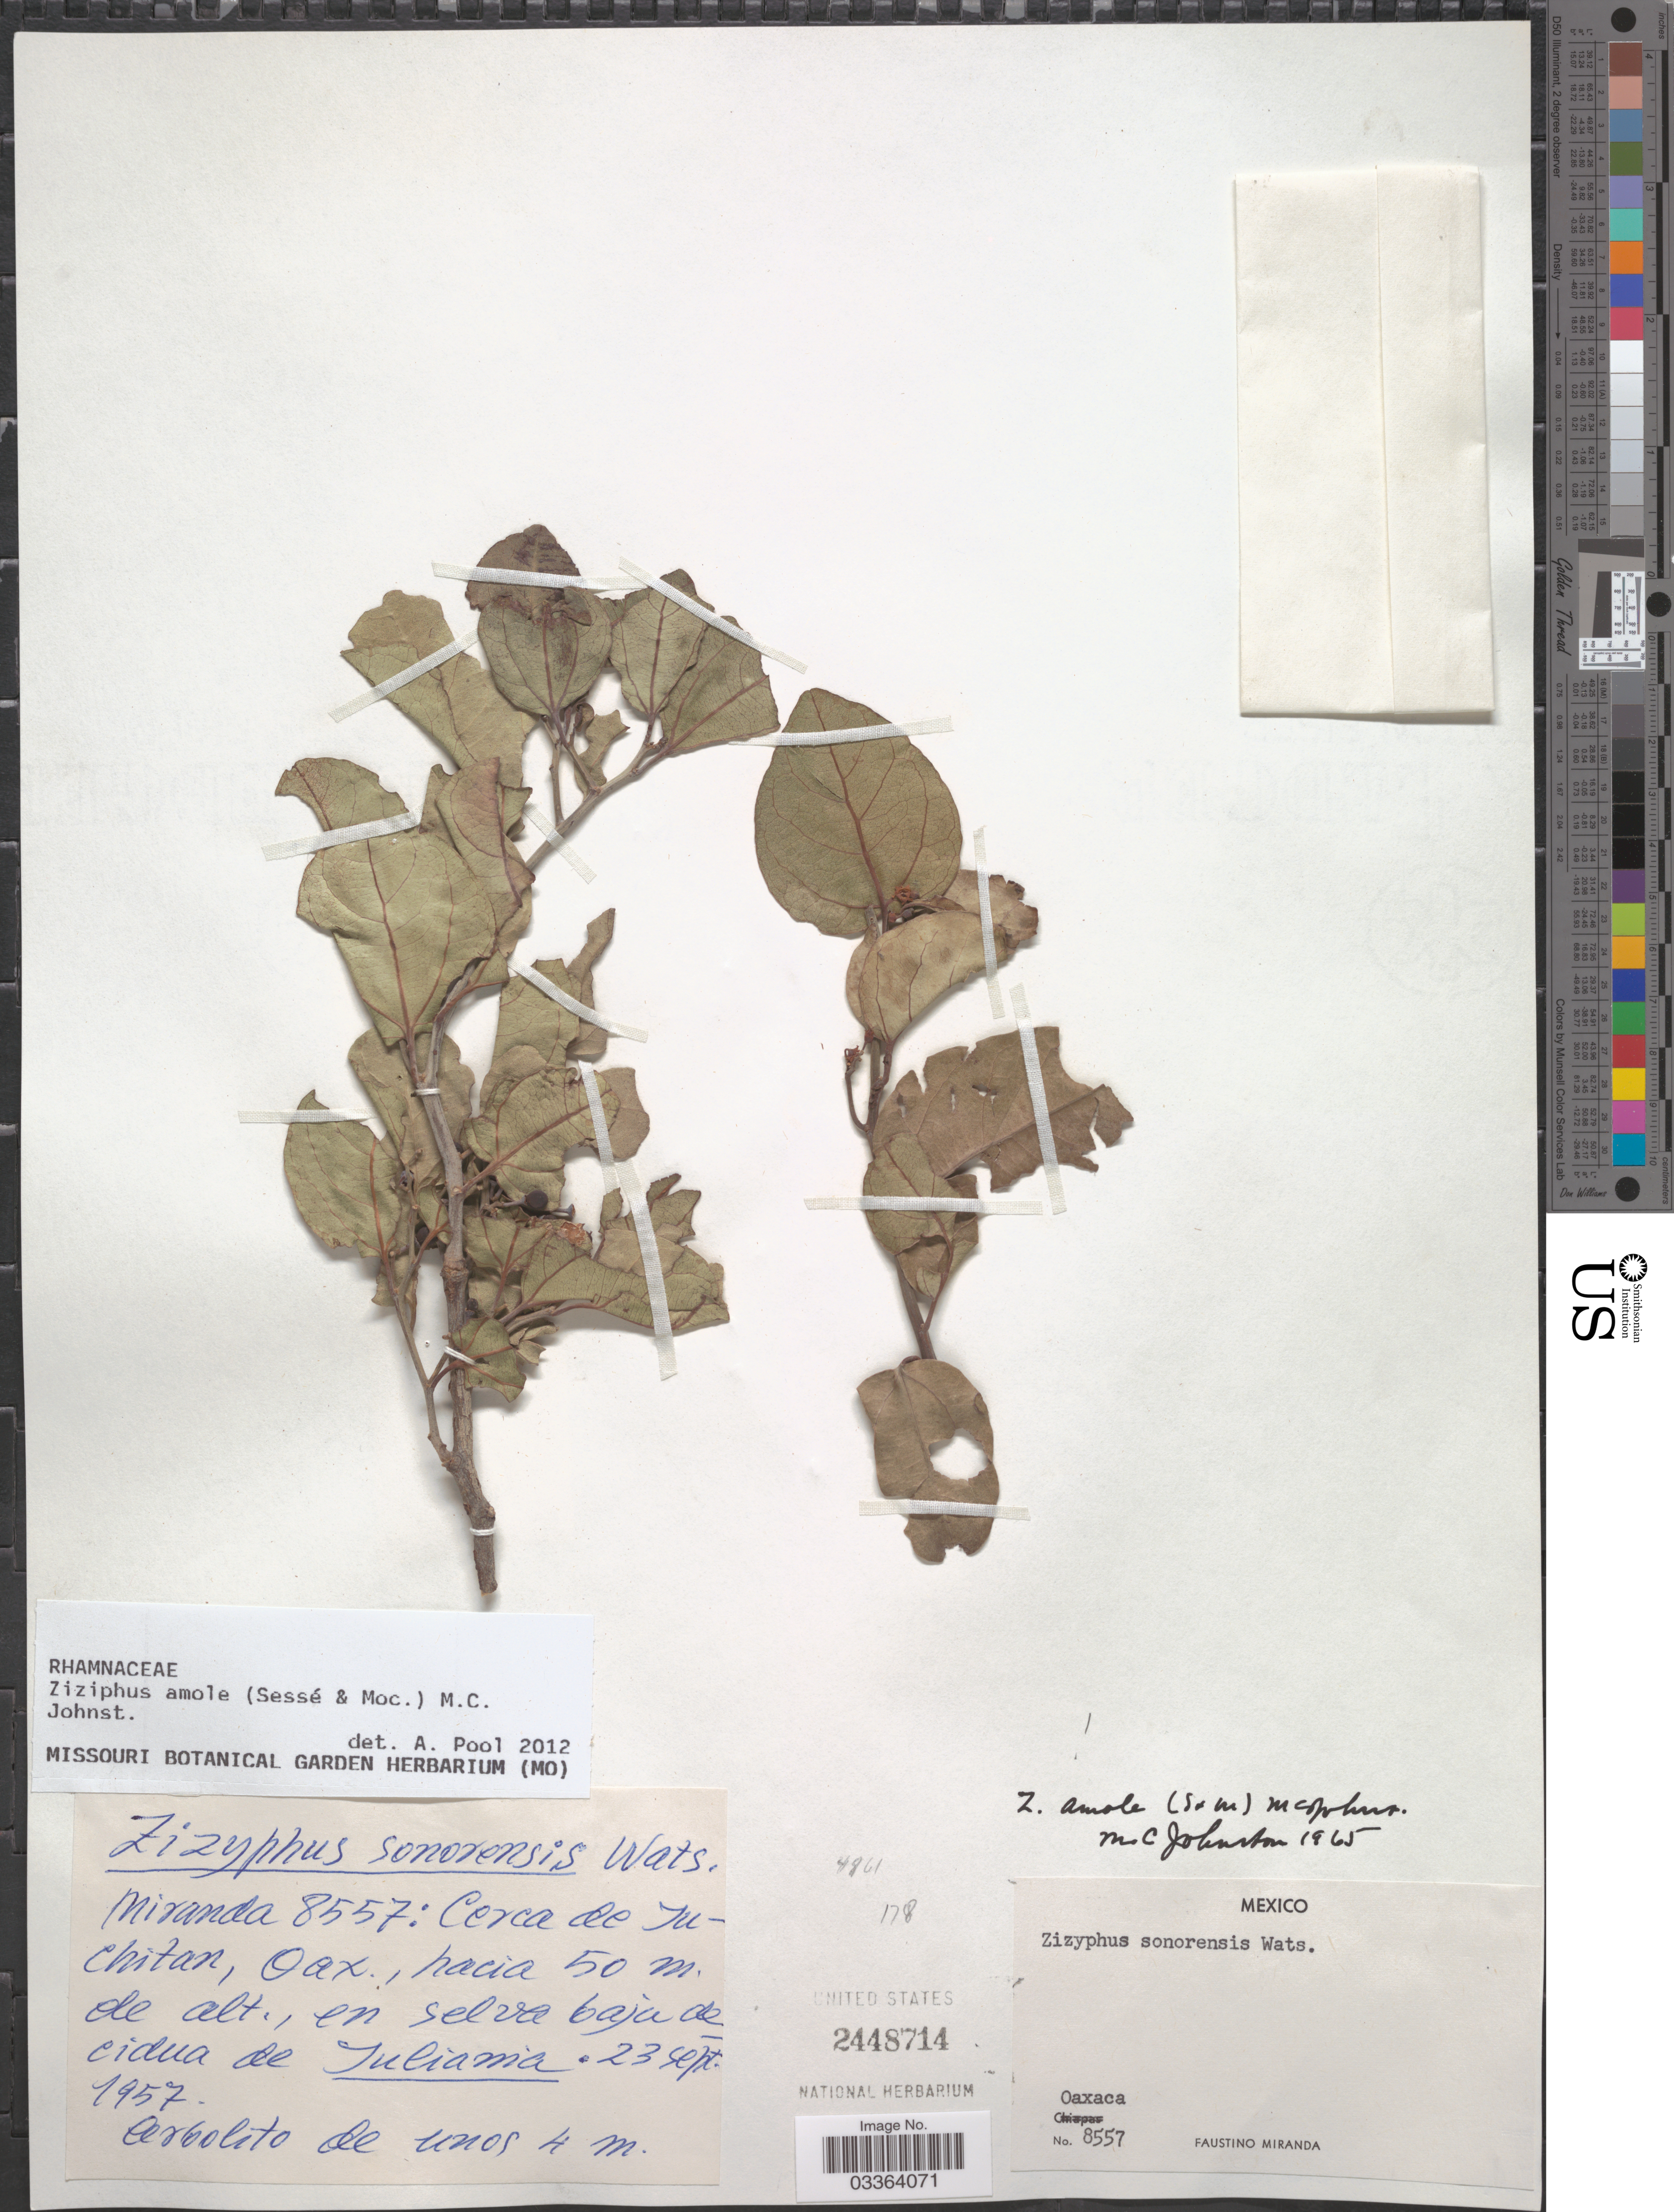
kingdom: Plantae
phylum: Tracheophyta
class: Magnoliopsida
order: Rosales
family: Rhamnaceae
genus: Sarcomphalus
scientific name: Sarcomphalus amole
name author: (Sessé & Moc.) Hauenschild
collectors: F. Miranda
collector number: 8557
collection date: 1957-09-23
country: Mexico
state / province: Oaxaca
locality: Cerca de Juchitan.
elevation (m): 50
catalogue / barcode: US 2448714